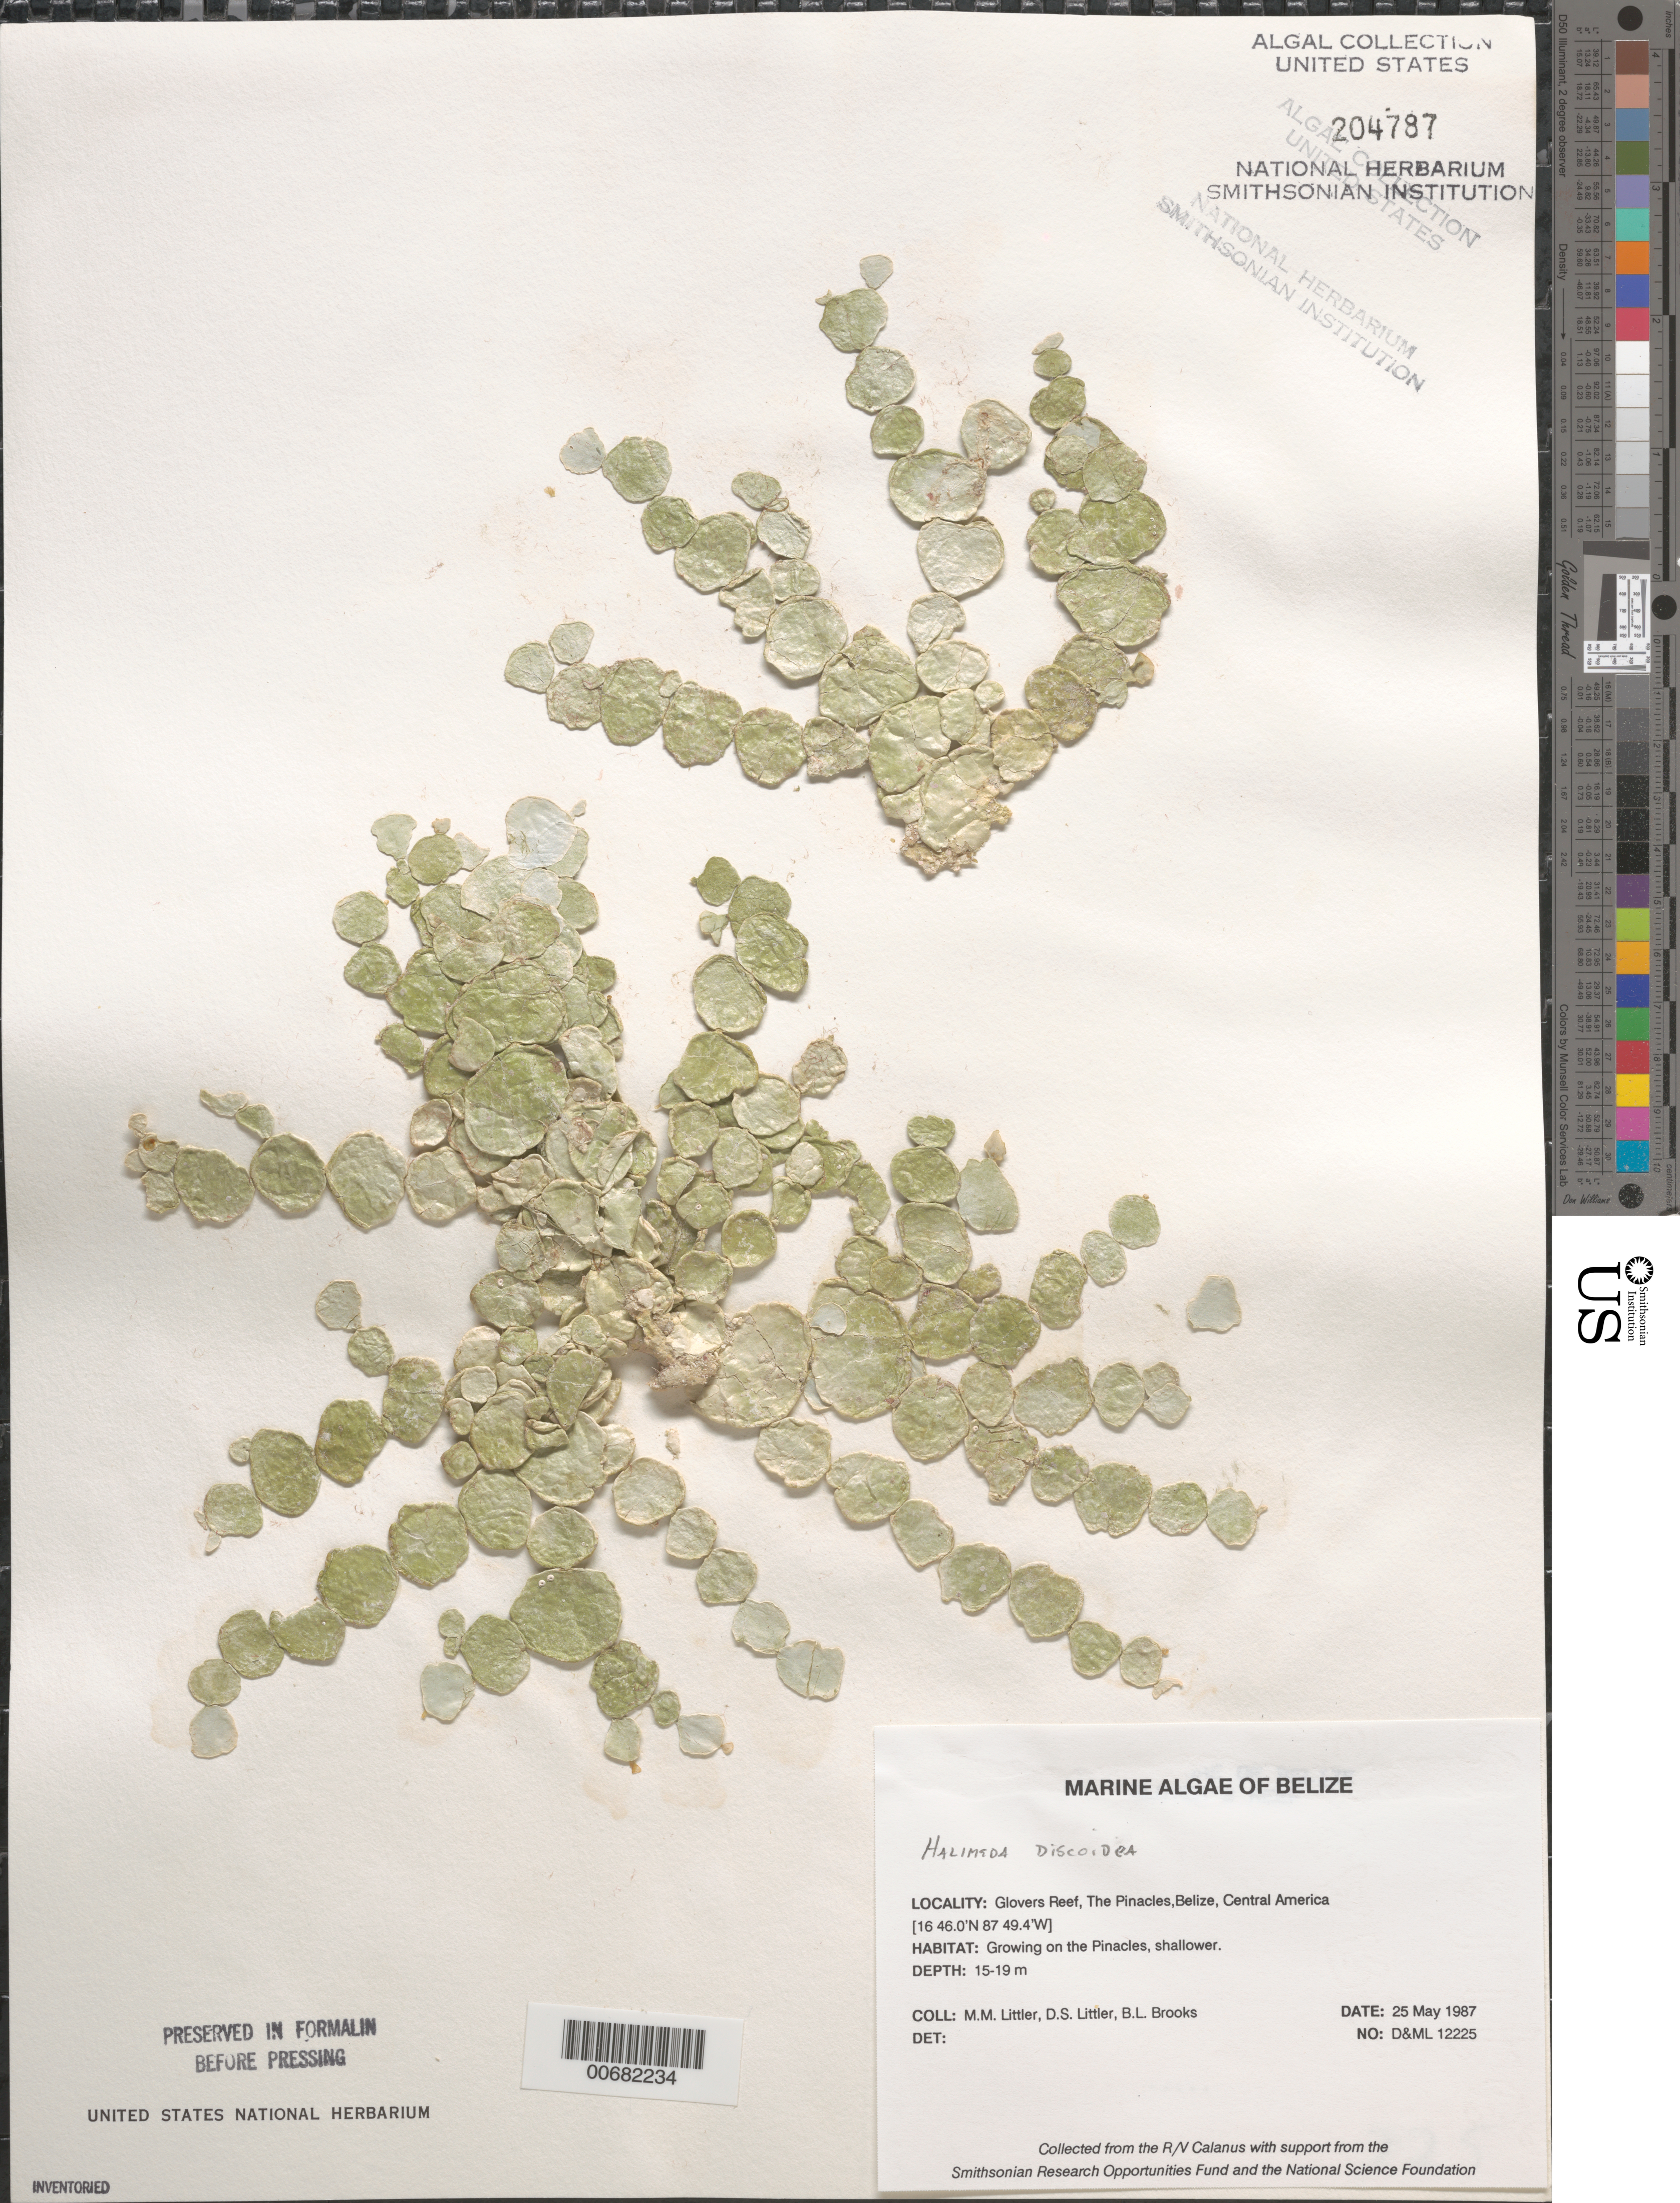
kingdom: Plantae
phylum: Chlorophyta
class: Ulvophyceae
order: Bryopsidales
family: Halimedaceae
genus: Halimeda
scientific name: Halimeda discoidea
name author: Decne.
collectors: M. M. Littler, D. S. Littler & B. Brooks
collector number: D&ML 12225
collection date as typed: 25 May 1987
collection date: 1987-05-25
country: Belize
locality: Glover's Reef, The Pinnacles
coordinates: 16 46.0'N, 87 49.4'W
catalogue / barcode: US 204787